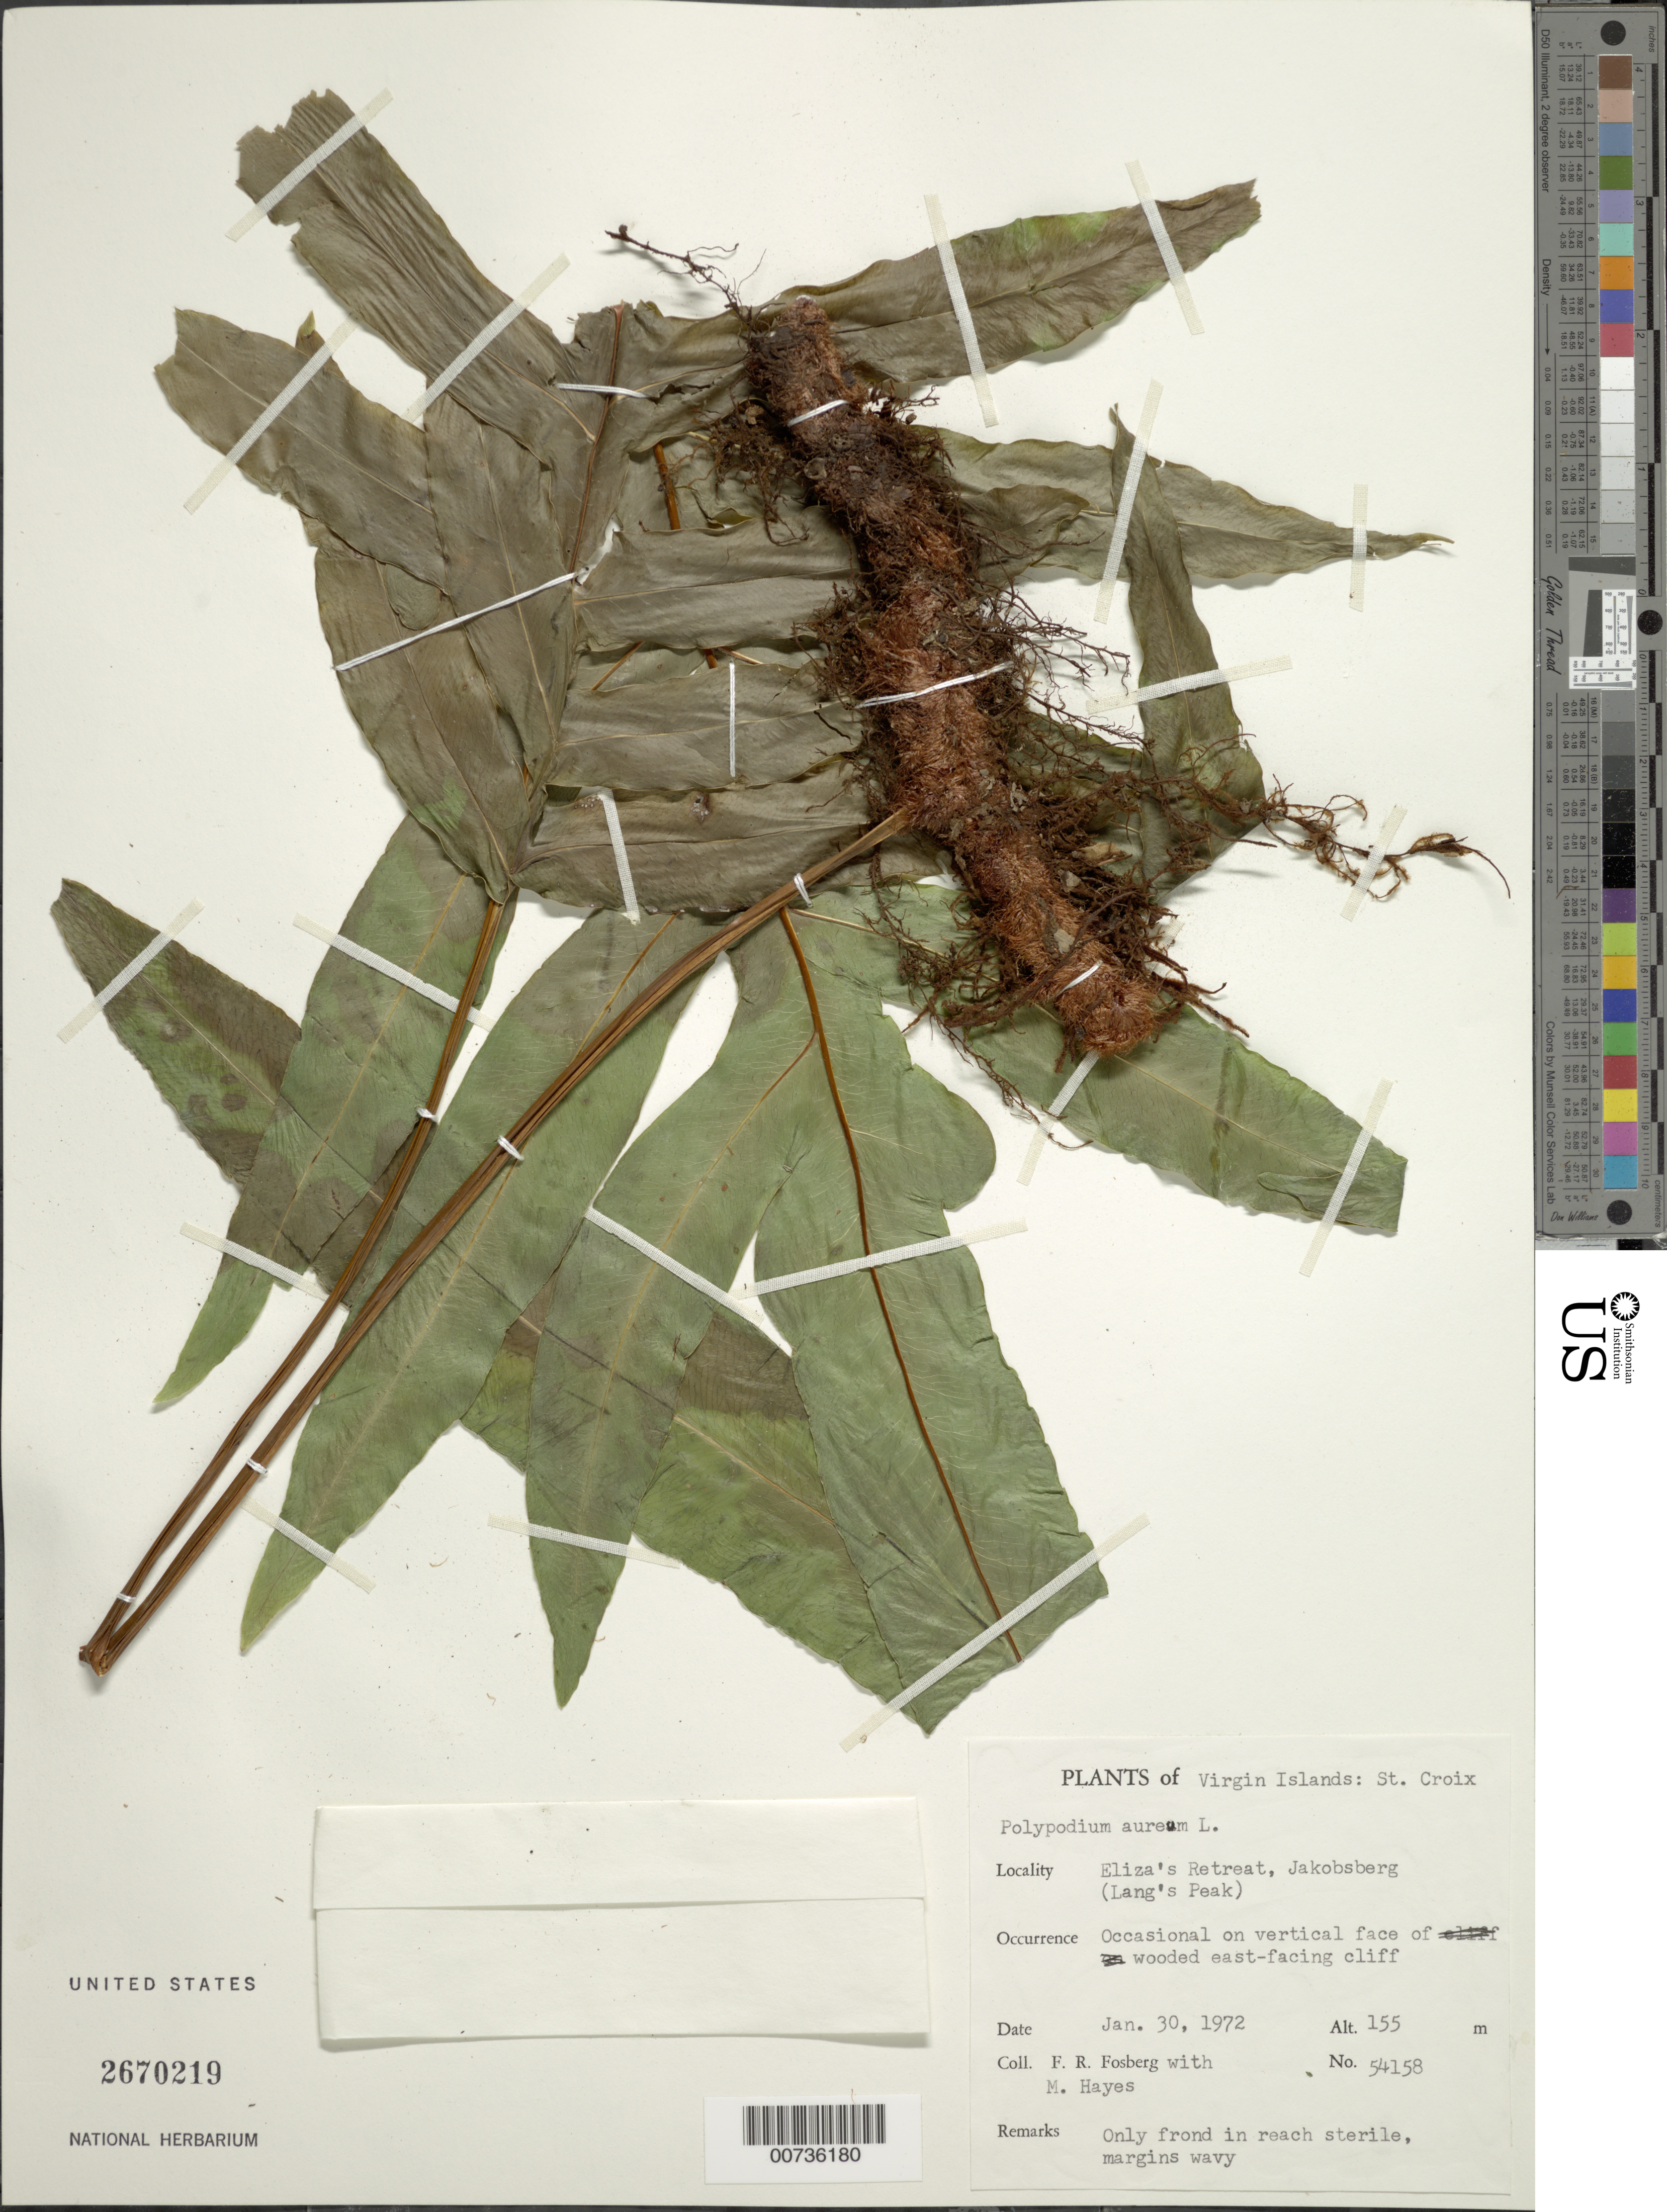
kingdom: Plantae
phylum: Tracheophyta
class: Polypodiopsida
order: Polypodiales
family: Polypodiaceae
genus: Phlebodium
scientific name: Phlebodium aureum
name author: (L.) J. Sm.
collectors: F. R. Fosberg & M. Hayes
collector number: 54158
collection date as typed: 30 Jan 1972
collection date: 1972-01-30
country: U.S. Virgin Islands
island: St. Croix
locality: Eliza's Retreat, Jakobsberg (Lang's Peak)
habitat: Ocassional on vertical face of wooded east-facing cliff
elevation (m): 155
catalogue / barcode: US 2670219